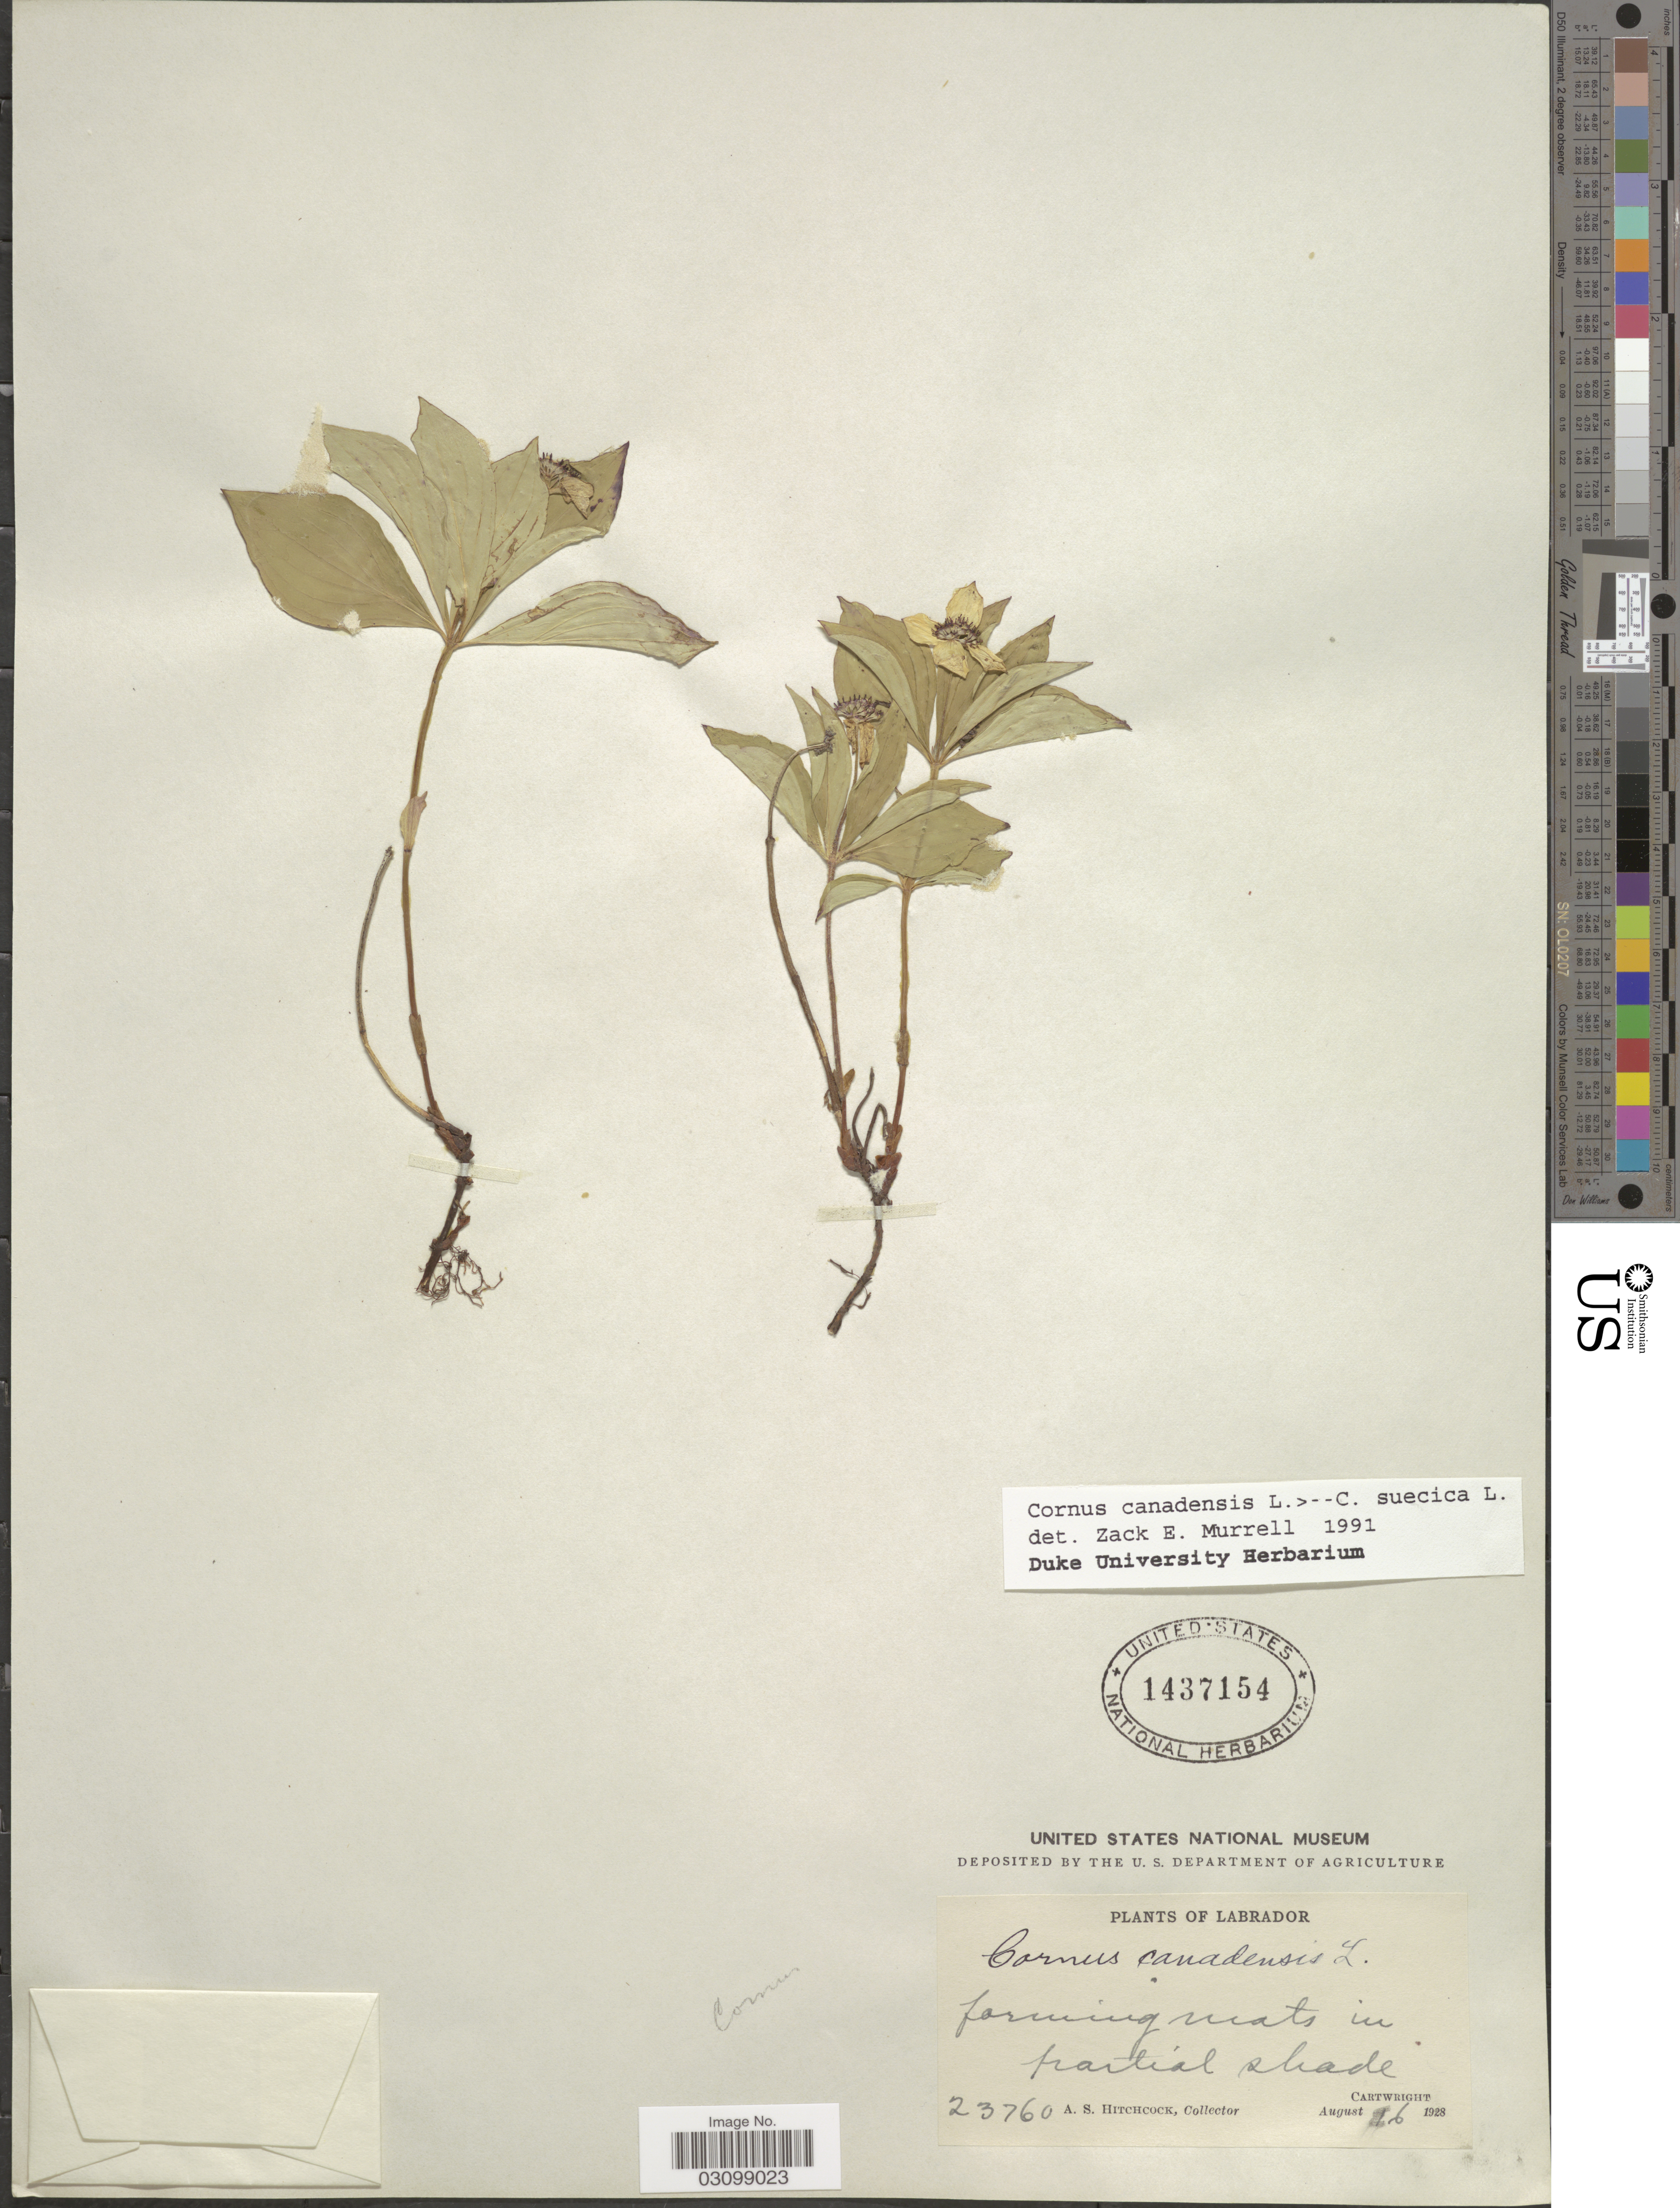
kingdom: Plantae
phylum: Tracheophyta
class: Magnoliopsida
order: Cornales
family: Cornaceae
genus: Cornus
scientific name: Cornus sp.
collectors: A. S. Hitchcock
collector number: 23760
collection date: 1928-08-16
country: Canada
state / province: Newfoundland and Labrador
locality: Labrador, Cartwright.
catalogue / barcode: US 1437154